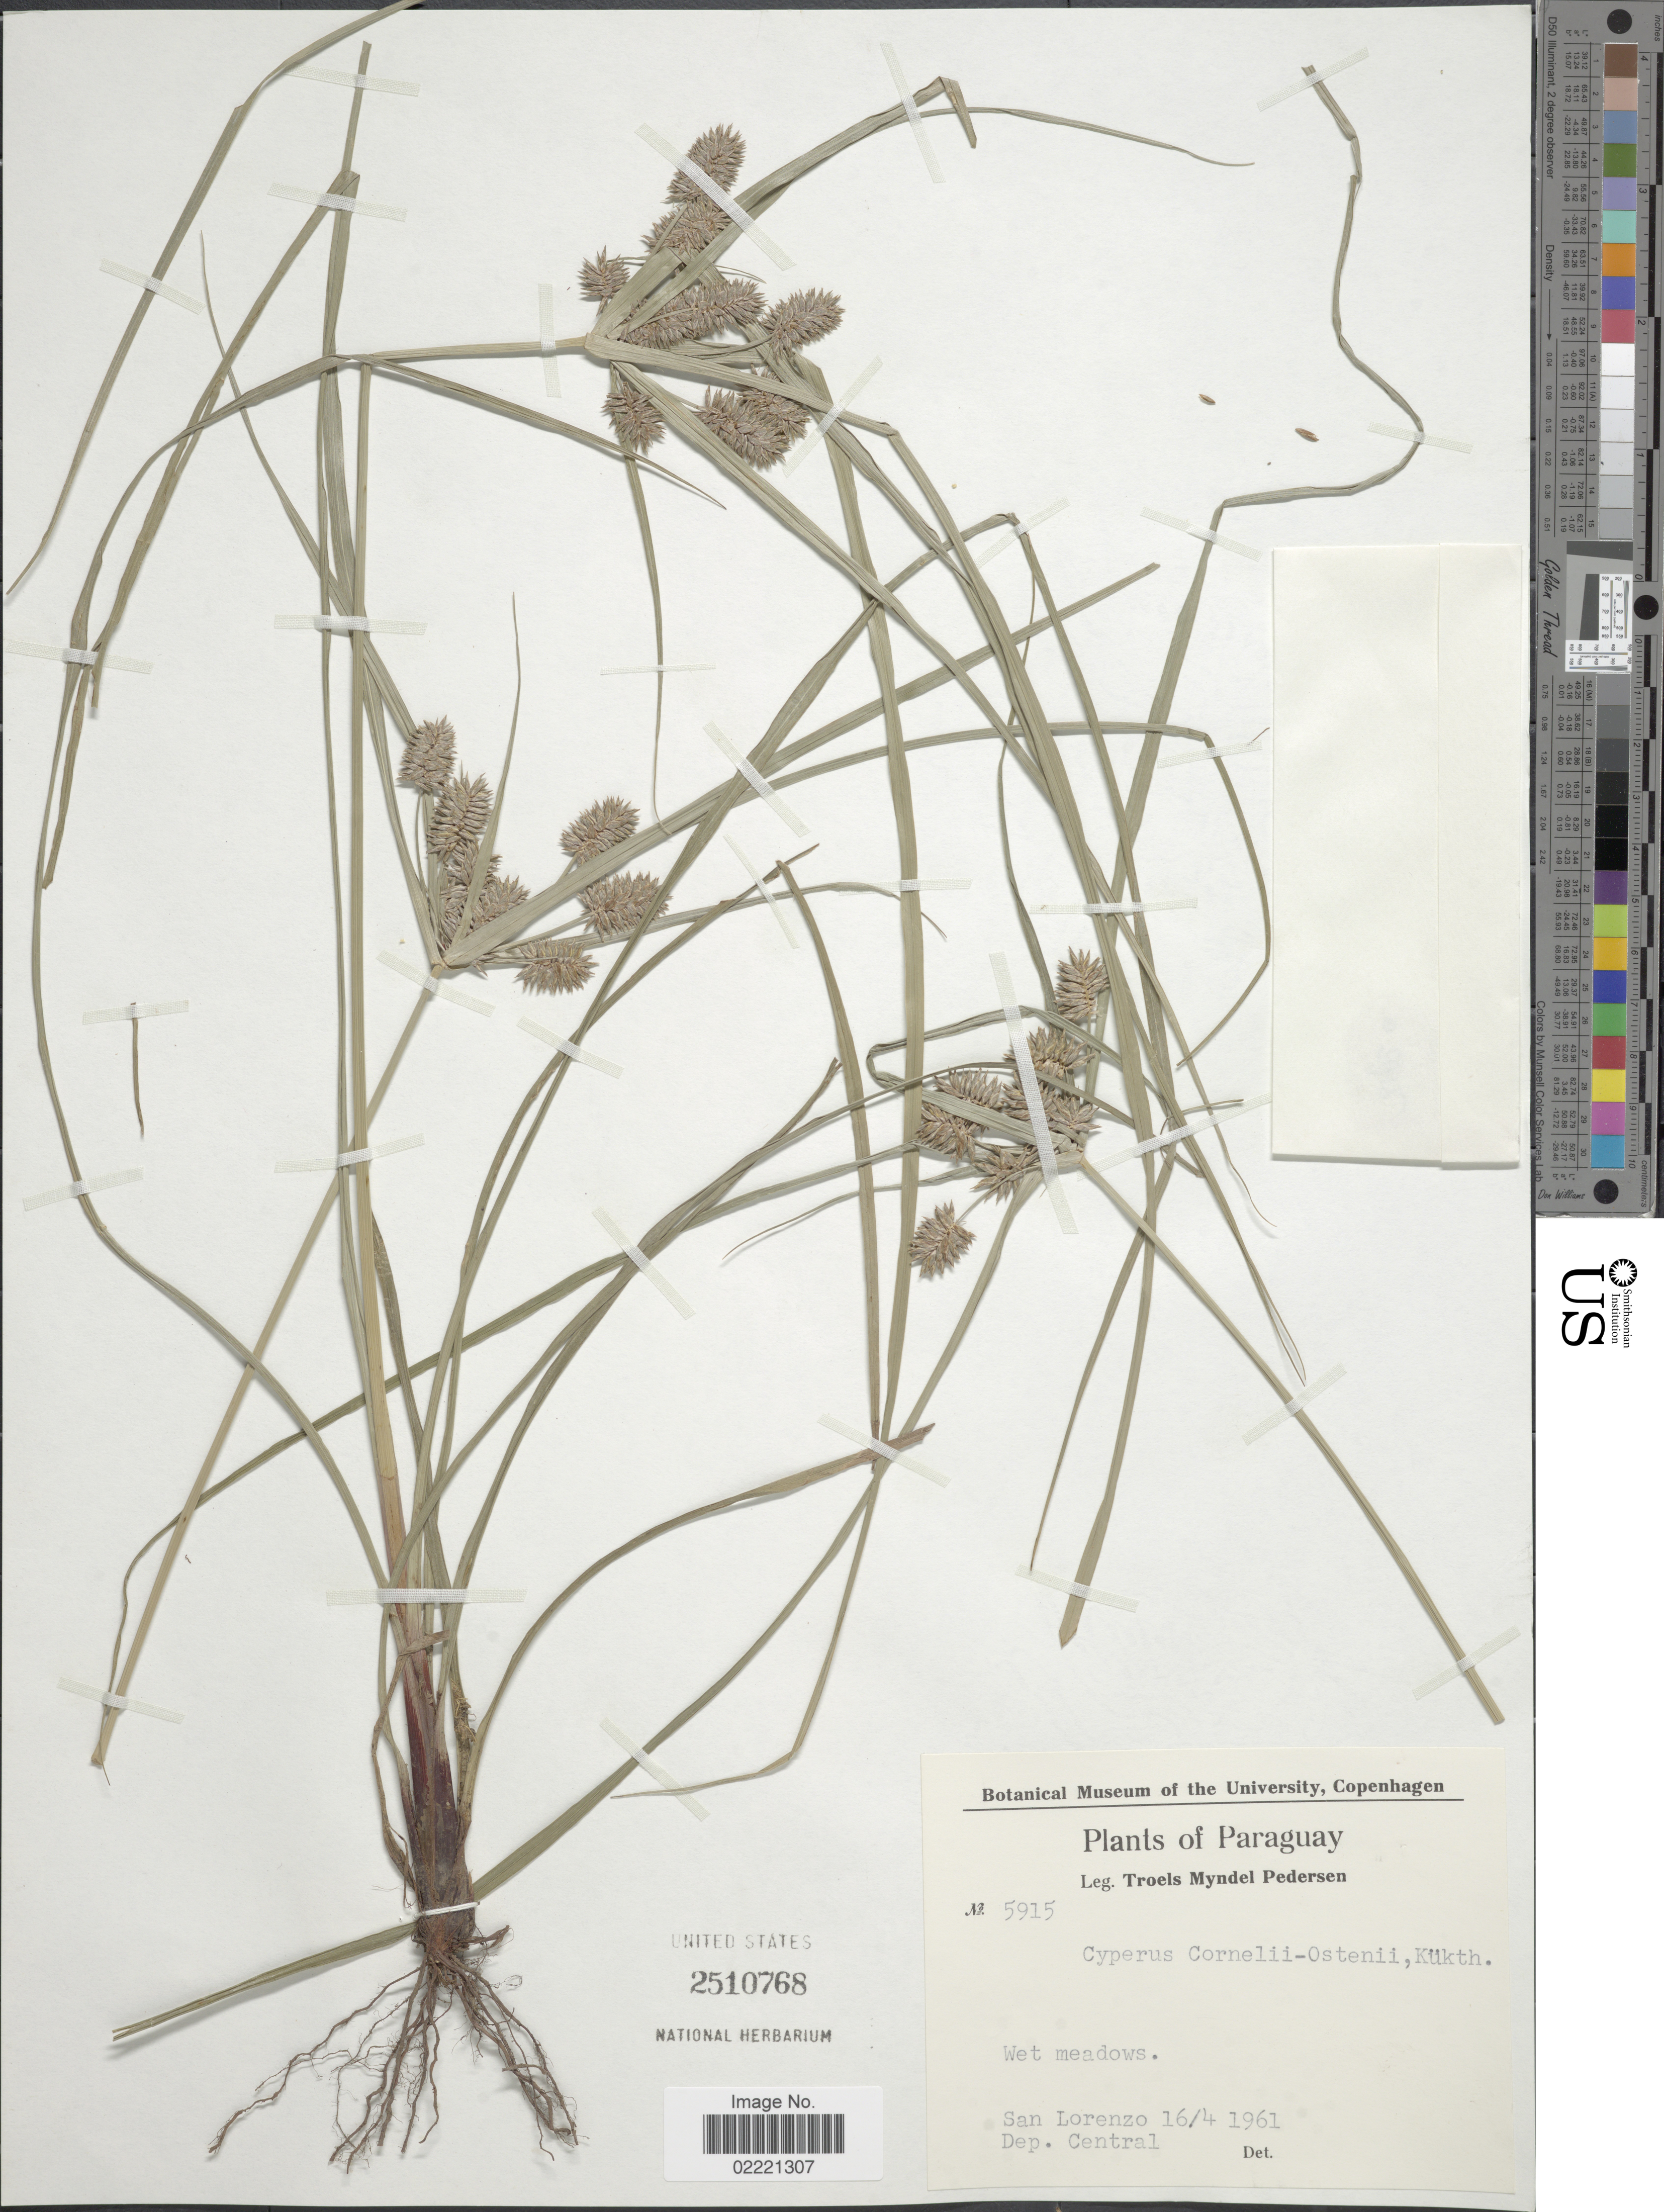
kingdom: Plantae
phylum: Tracheophyta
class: Liliopsida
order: Poales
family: Cyperaceae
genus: Cyperus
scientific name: Cyperus cornelii-ostenii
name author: Kük.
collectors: T. Pederson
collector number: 5915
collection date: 1961-04-16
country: Paraguay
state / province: Central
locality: Wet meadows, San Lorenzo, Dep. Central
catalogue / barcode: US 2510768